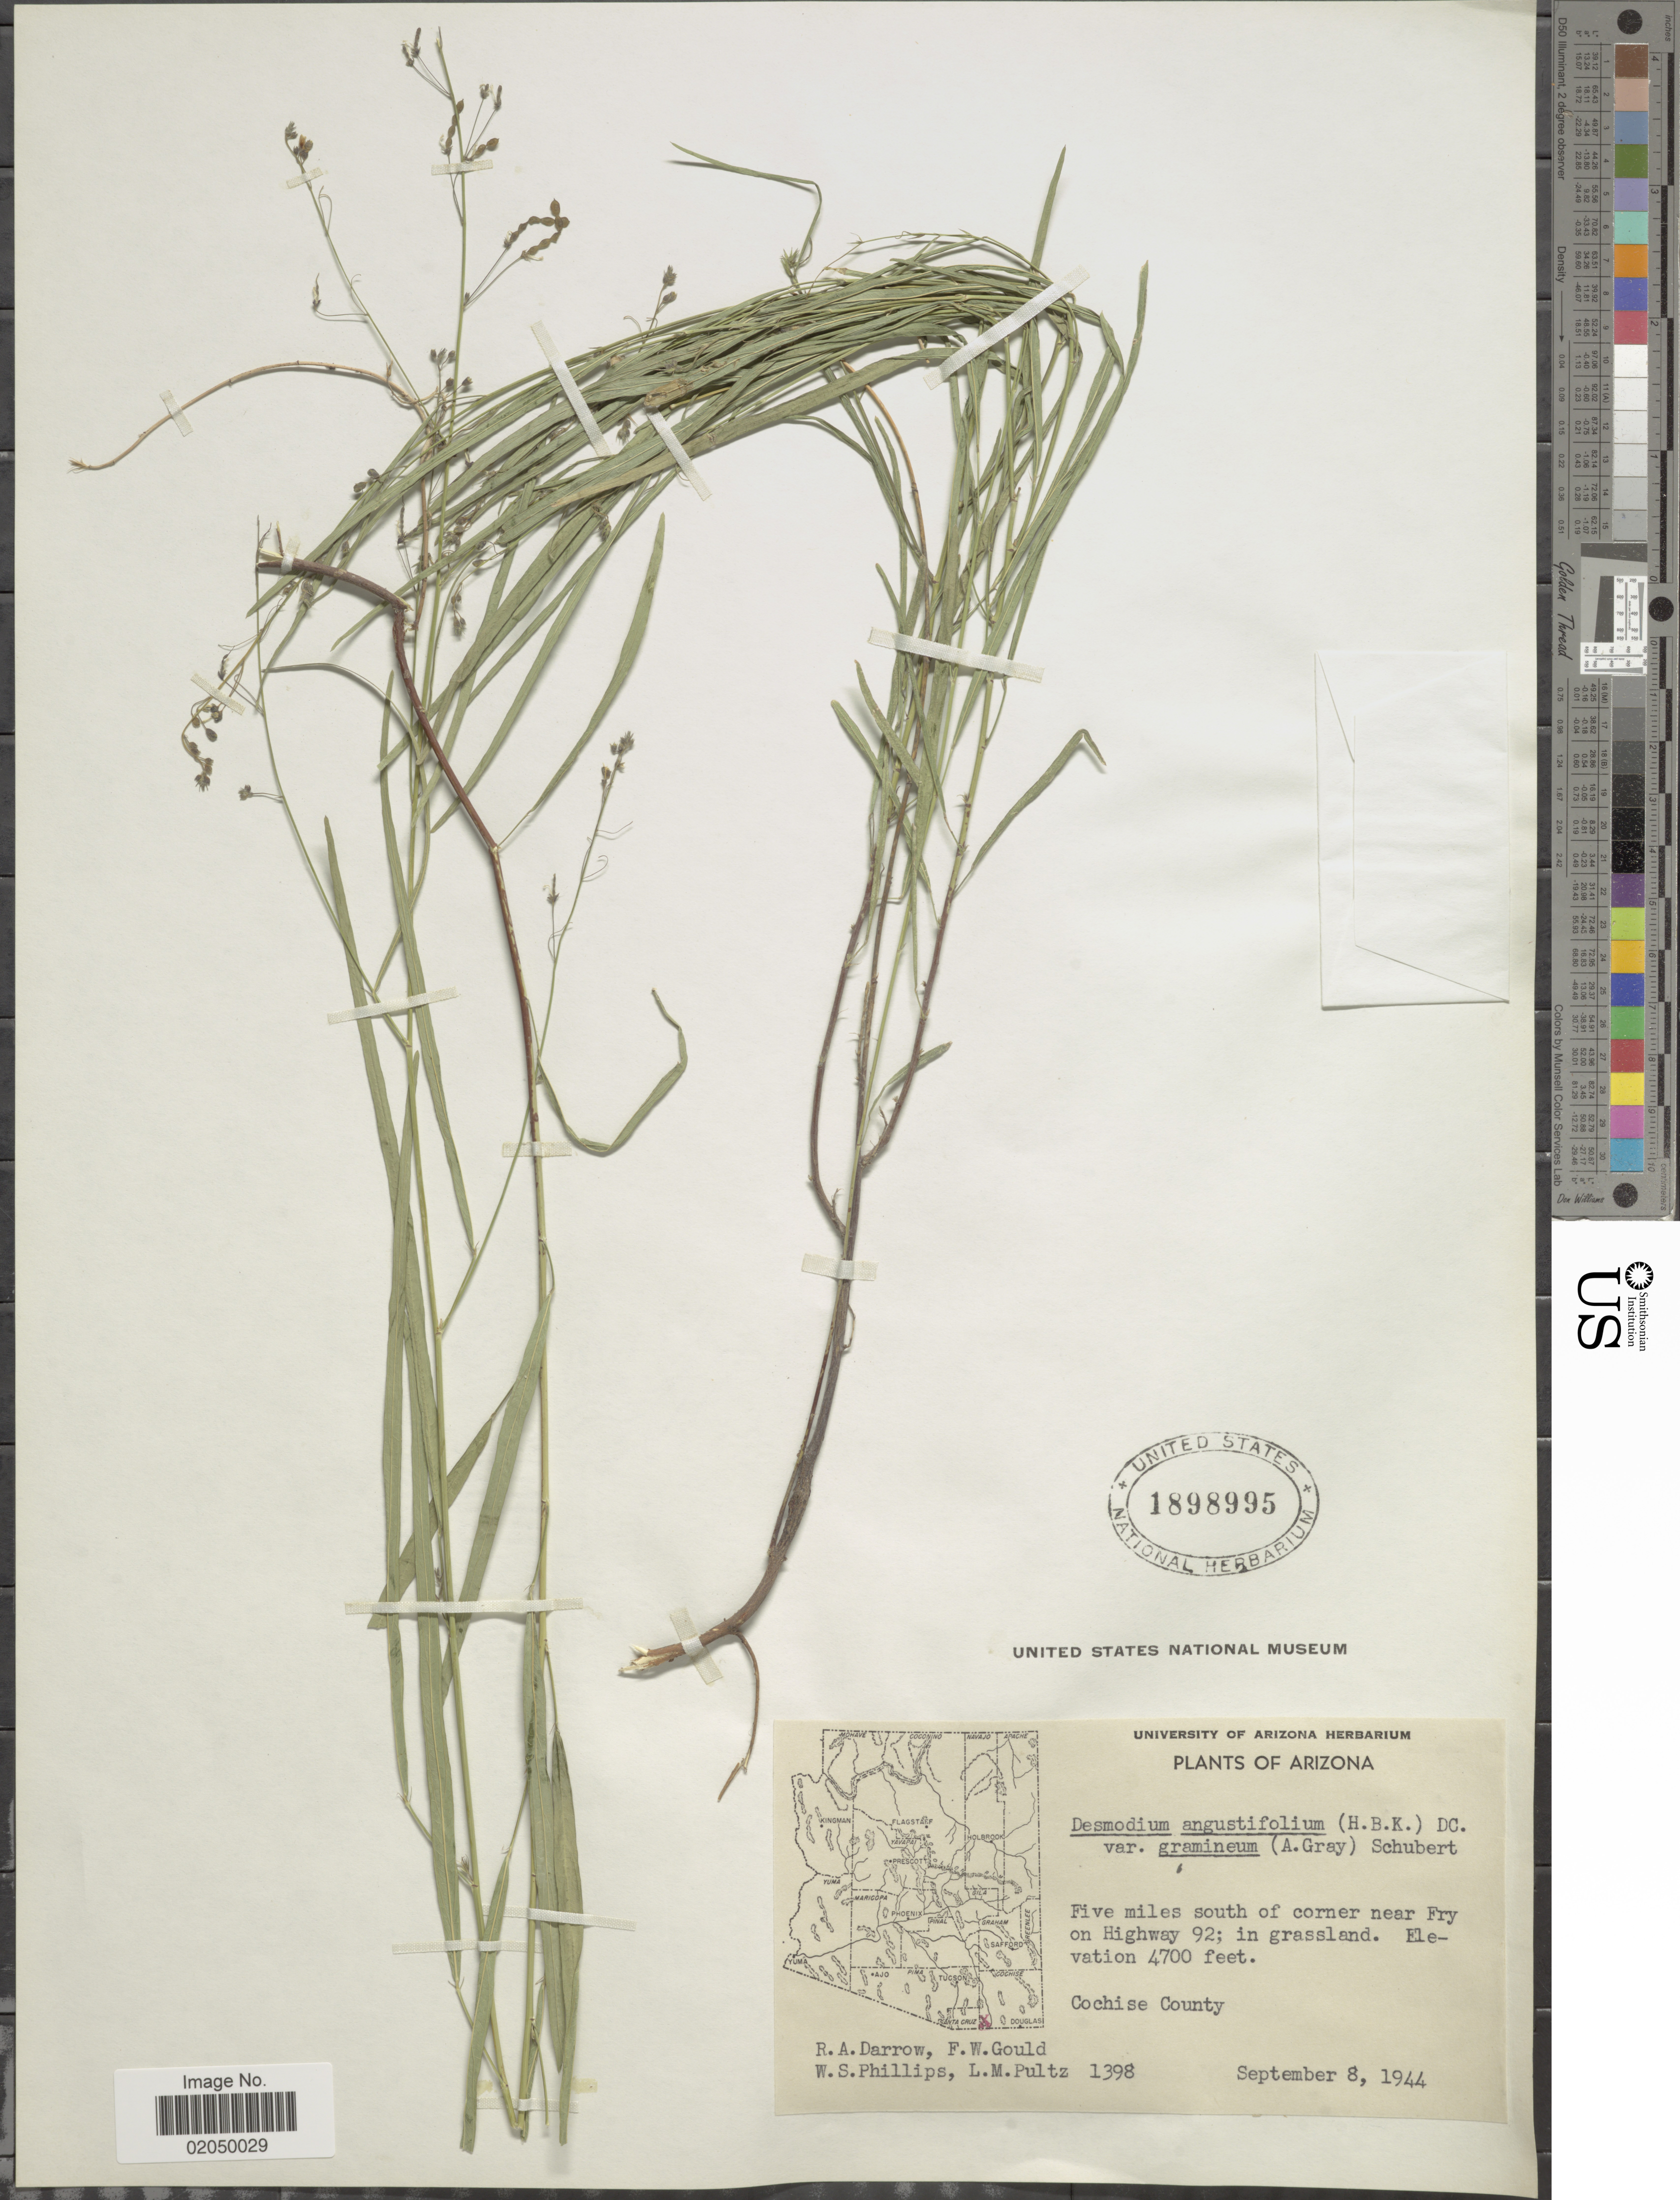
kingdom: Plantae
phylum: Tracheophyta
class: Magnoliopsida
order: Fabales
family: Fabaceae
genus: Desmodium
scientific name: Desmodium angustifolium var. gramineum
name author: (A. Gray) B.G. Schub.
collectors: R. A. Darrow, F. W. Gould, W. S. Phillips & L. Pultz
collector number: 1398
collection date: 1944-09-08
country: United States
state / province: Arizona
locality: Five miles south of corner near Fry on Highway 92; in grassland. Cochise County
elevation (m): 1433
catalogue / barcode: US 1898995